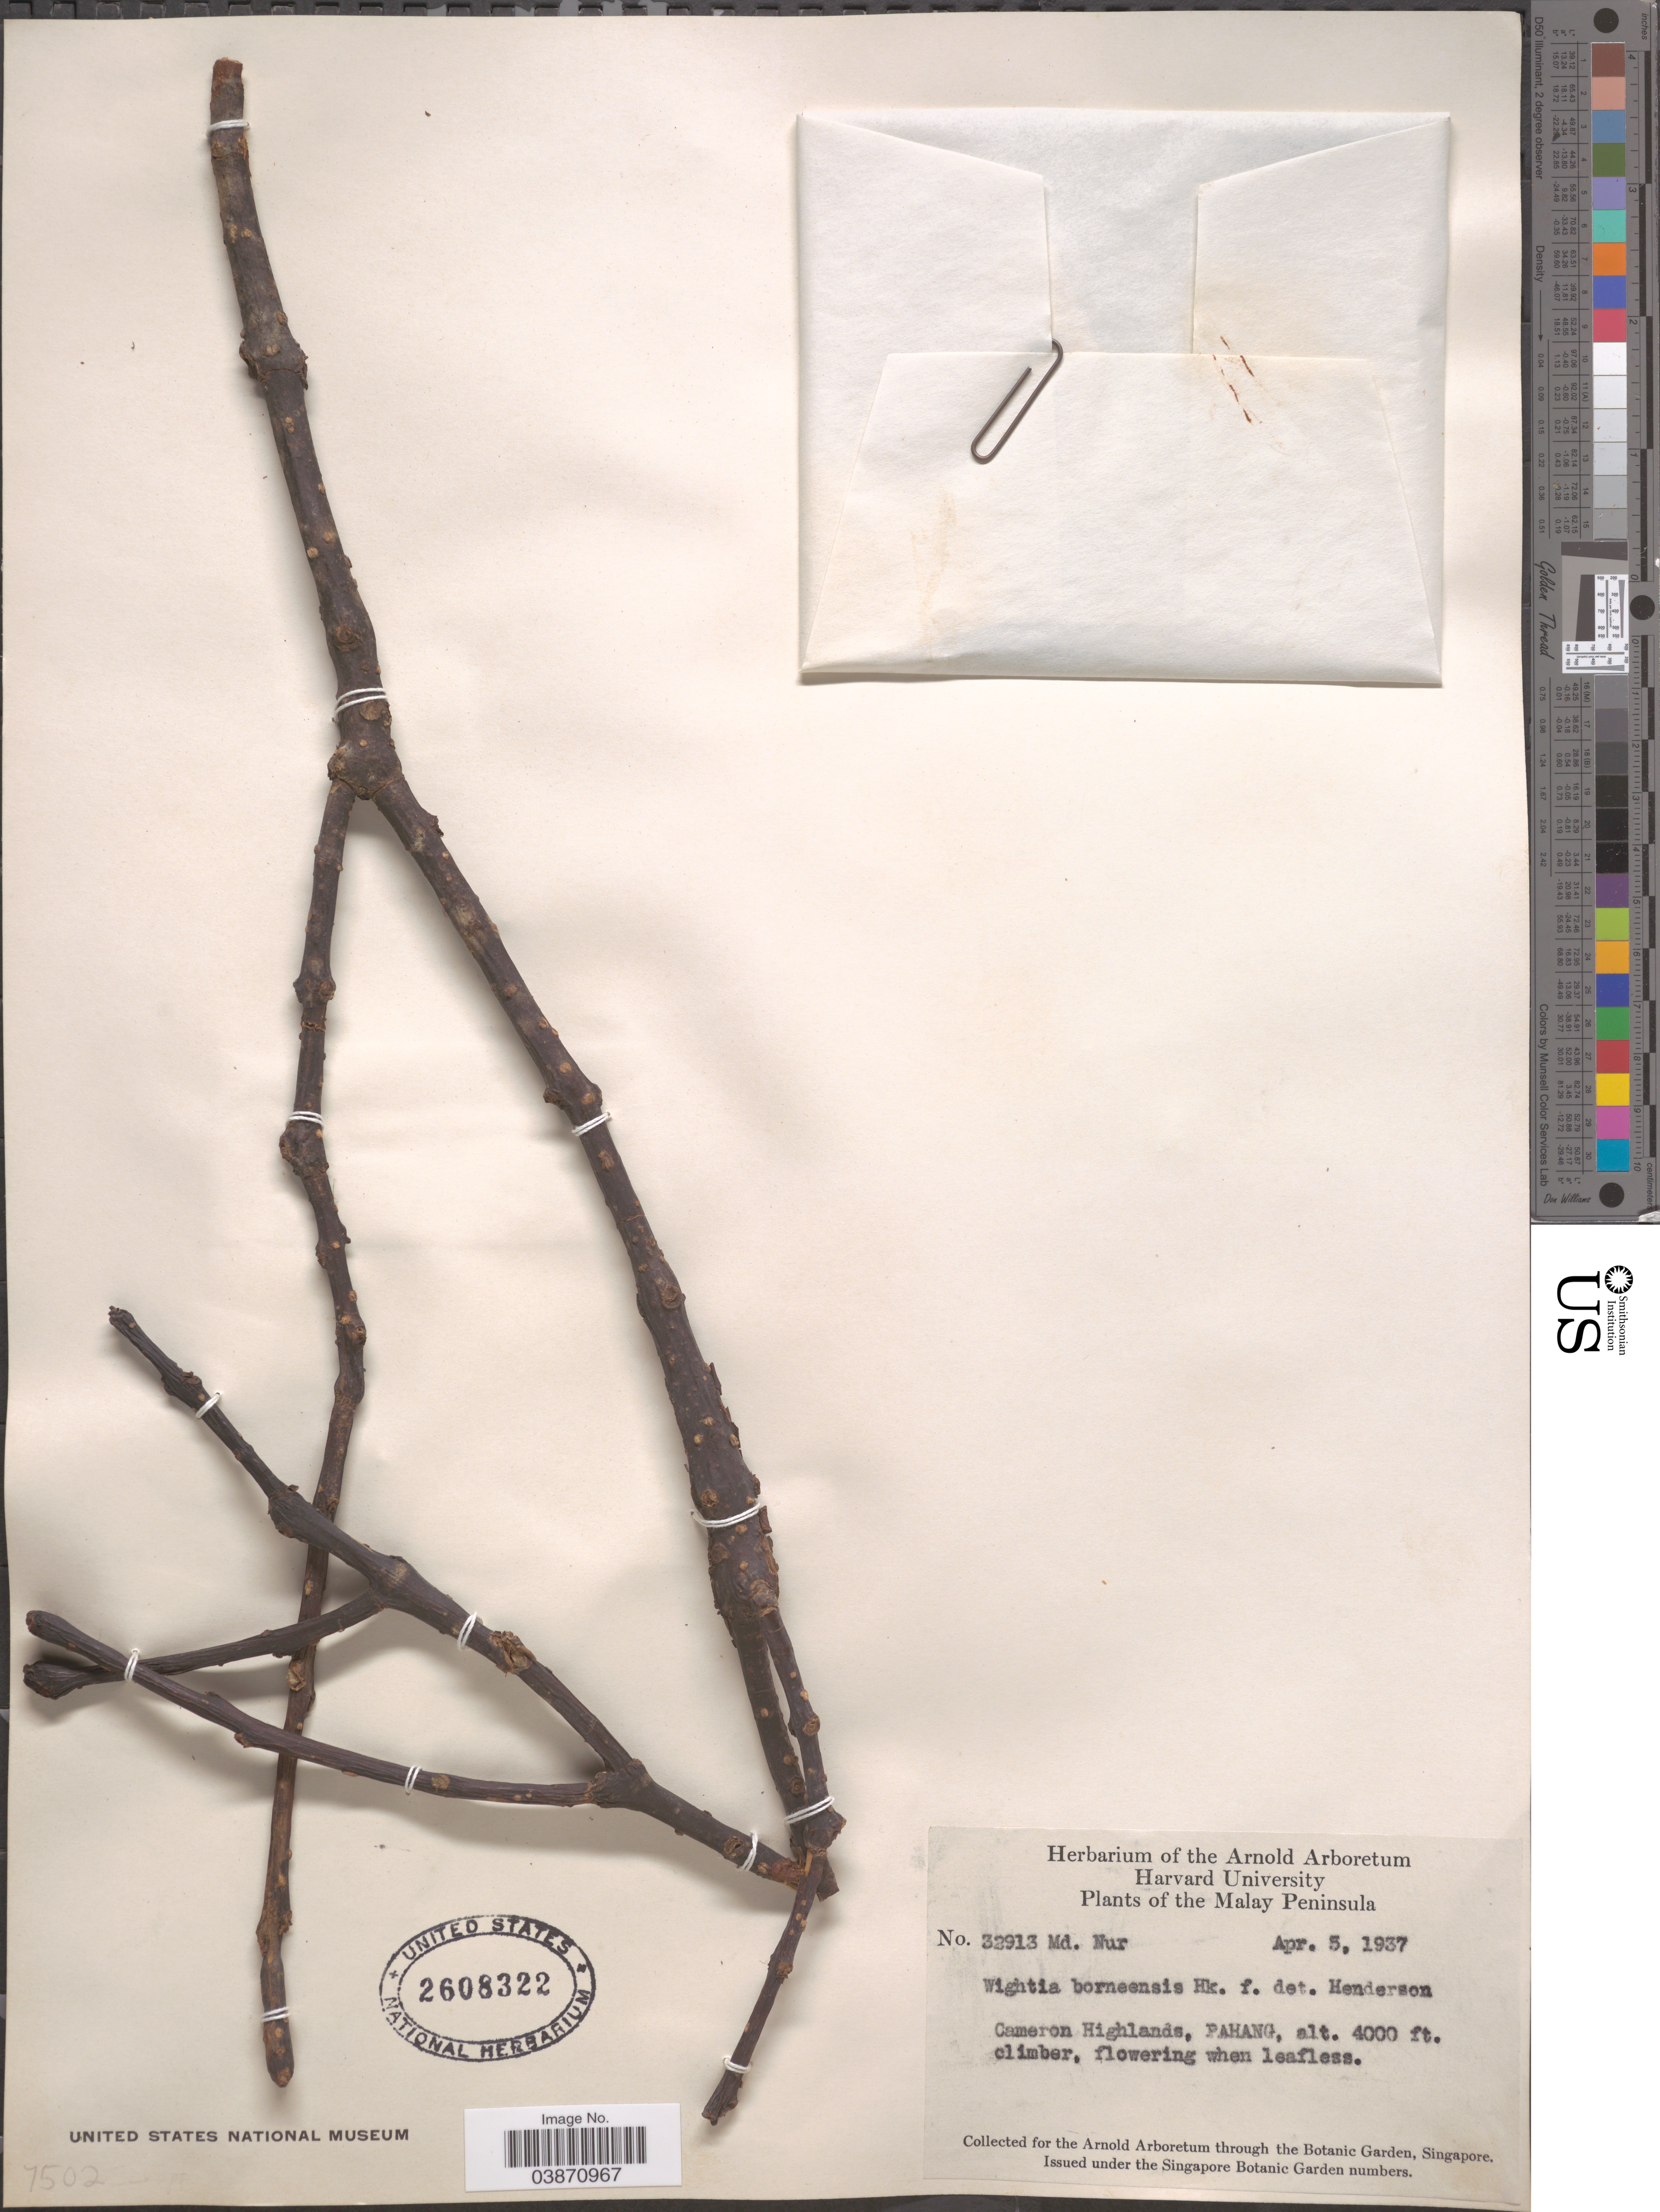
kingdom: Plantae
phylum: Tracheophyta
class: Magnoliopsida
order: Lamiales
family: Wightiaceae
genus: Wightia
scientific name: Wightia borneensis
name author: Hook. f.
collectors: M. Nur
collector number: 32913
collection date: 1937-04-05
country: Malaysia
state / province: Pahang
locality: The Malay Peninsula. Cameron Highlands.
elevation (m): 1219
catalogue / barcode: US 2608322